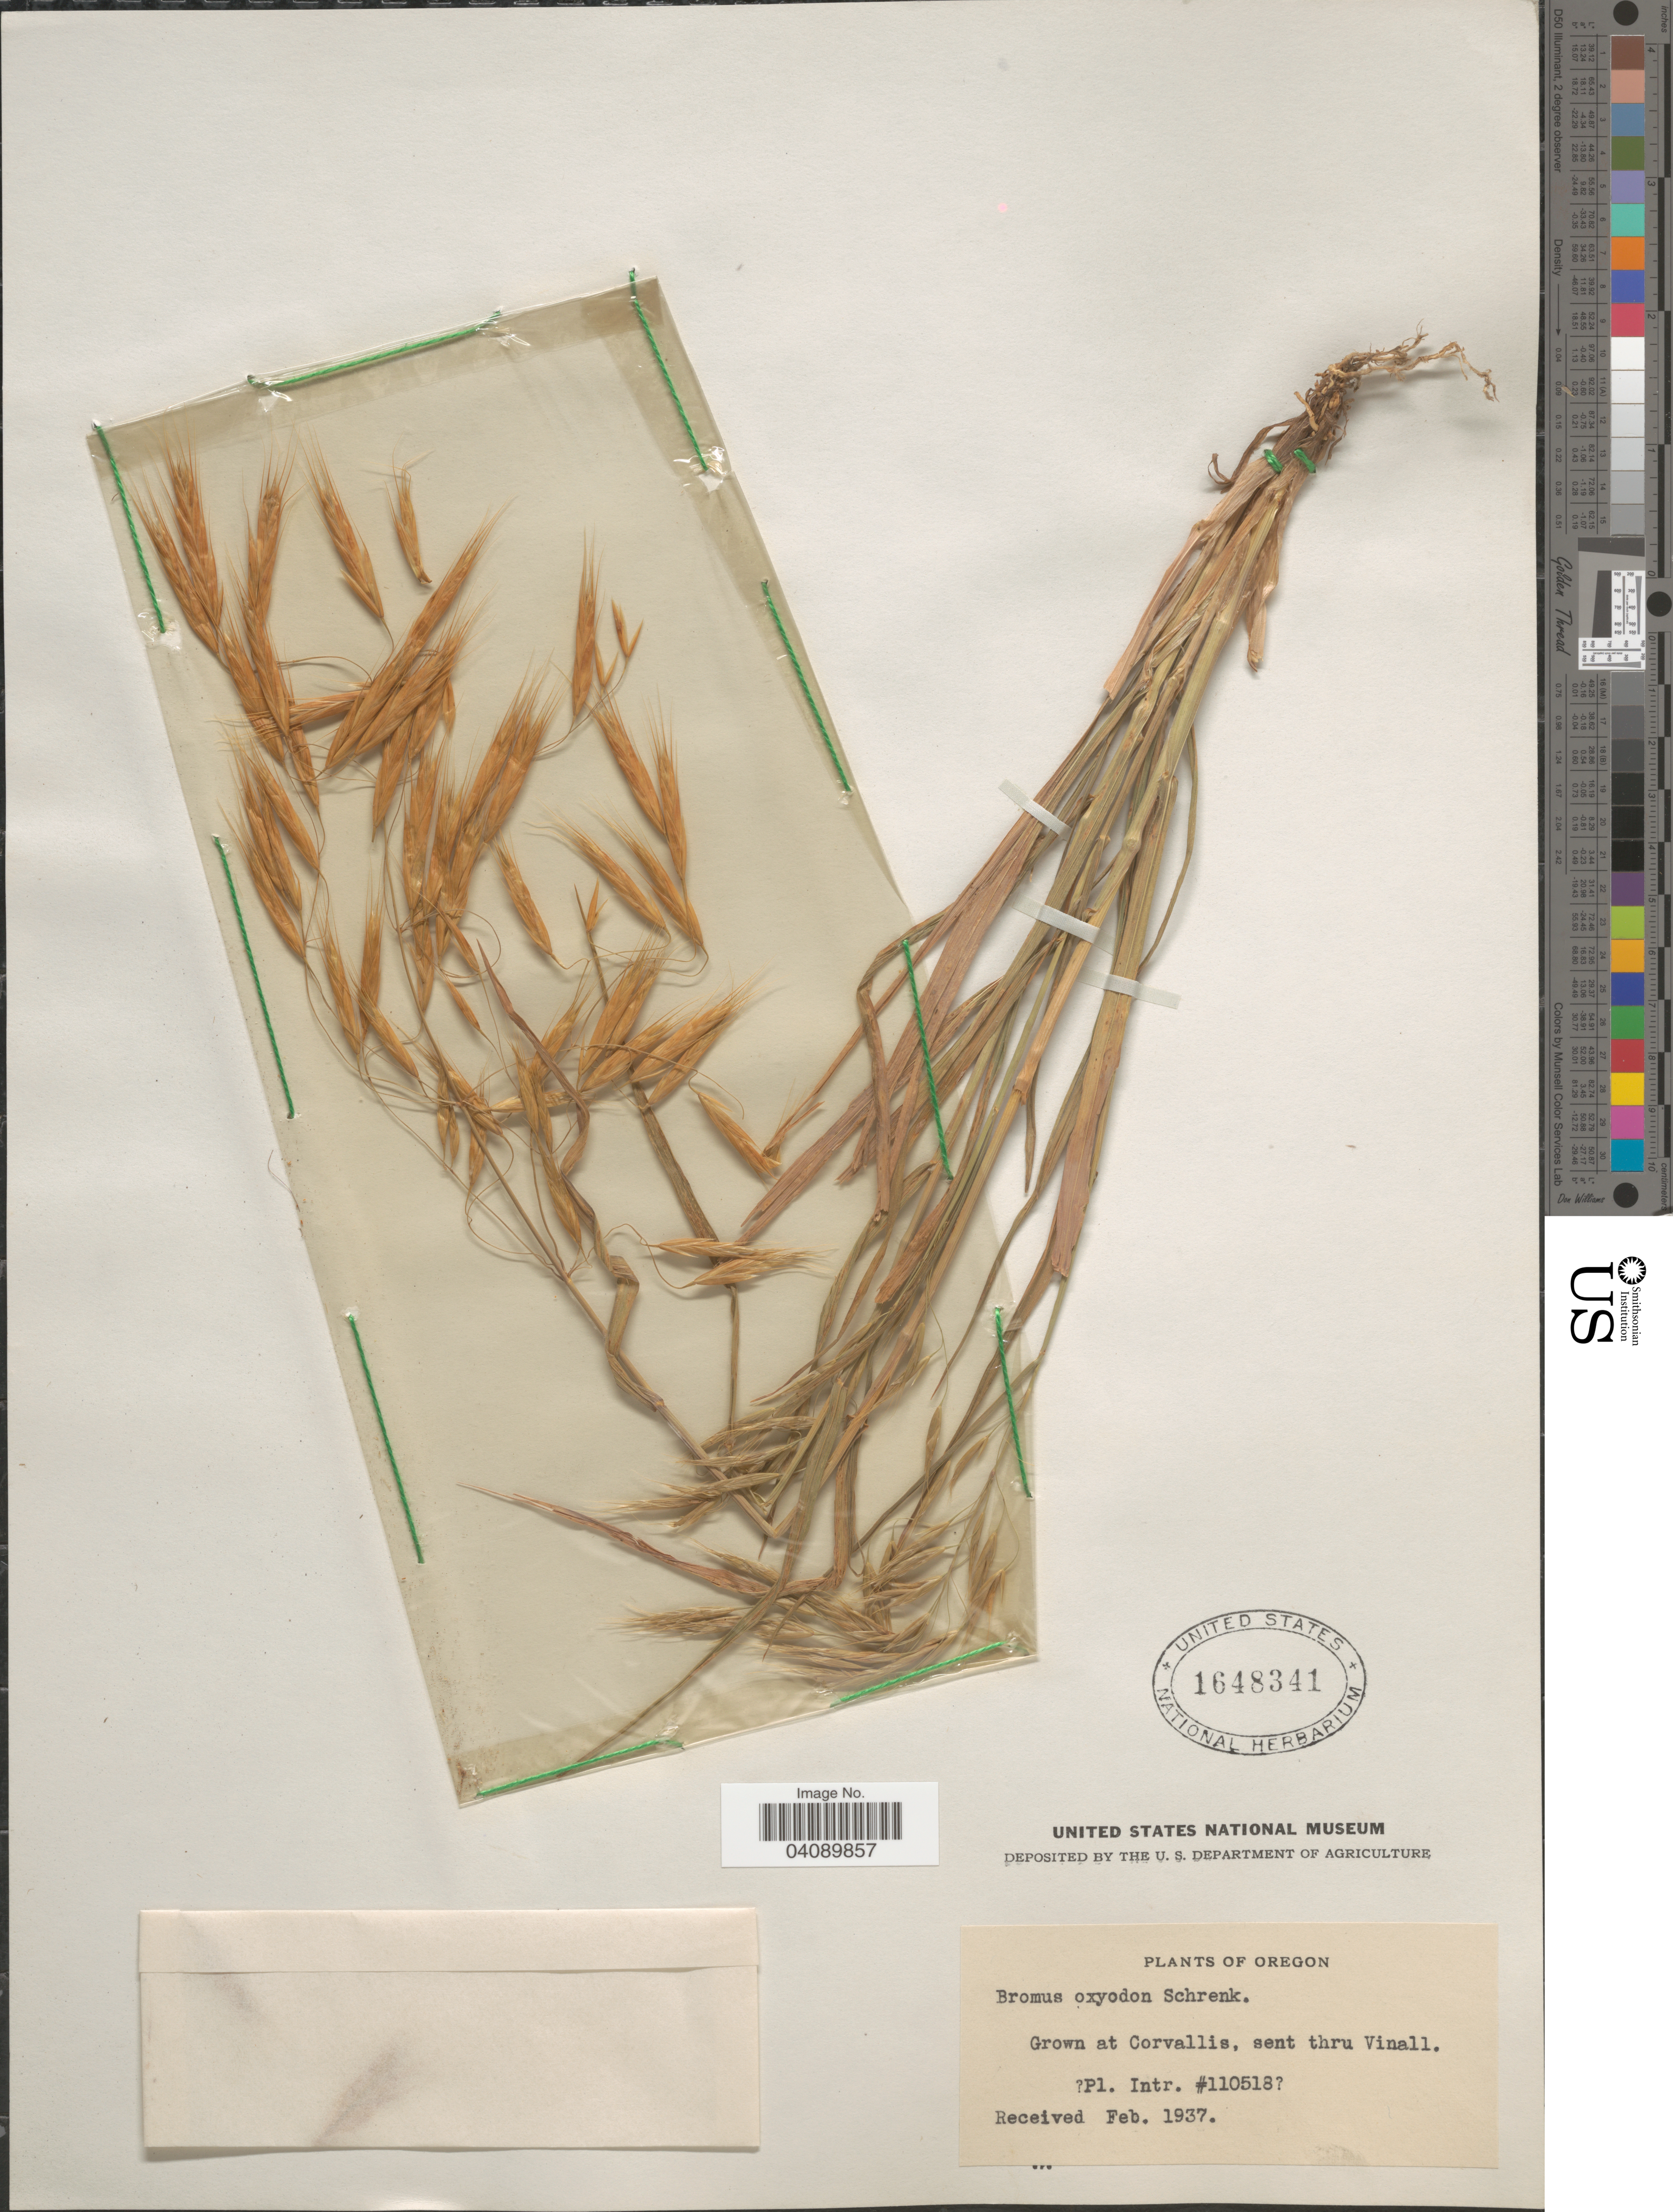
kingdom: Plantae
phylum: Tracheophyta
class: Liliopsida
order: Poales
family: Poaceae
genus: Bromus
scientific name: Bromus oxyodon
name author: Schrenk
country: United States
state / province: Oregon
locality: Corvallis.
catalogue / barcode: US 1648341